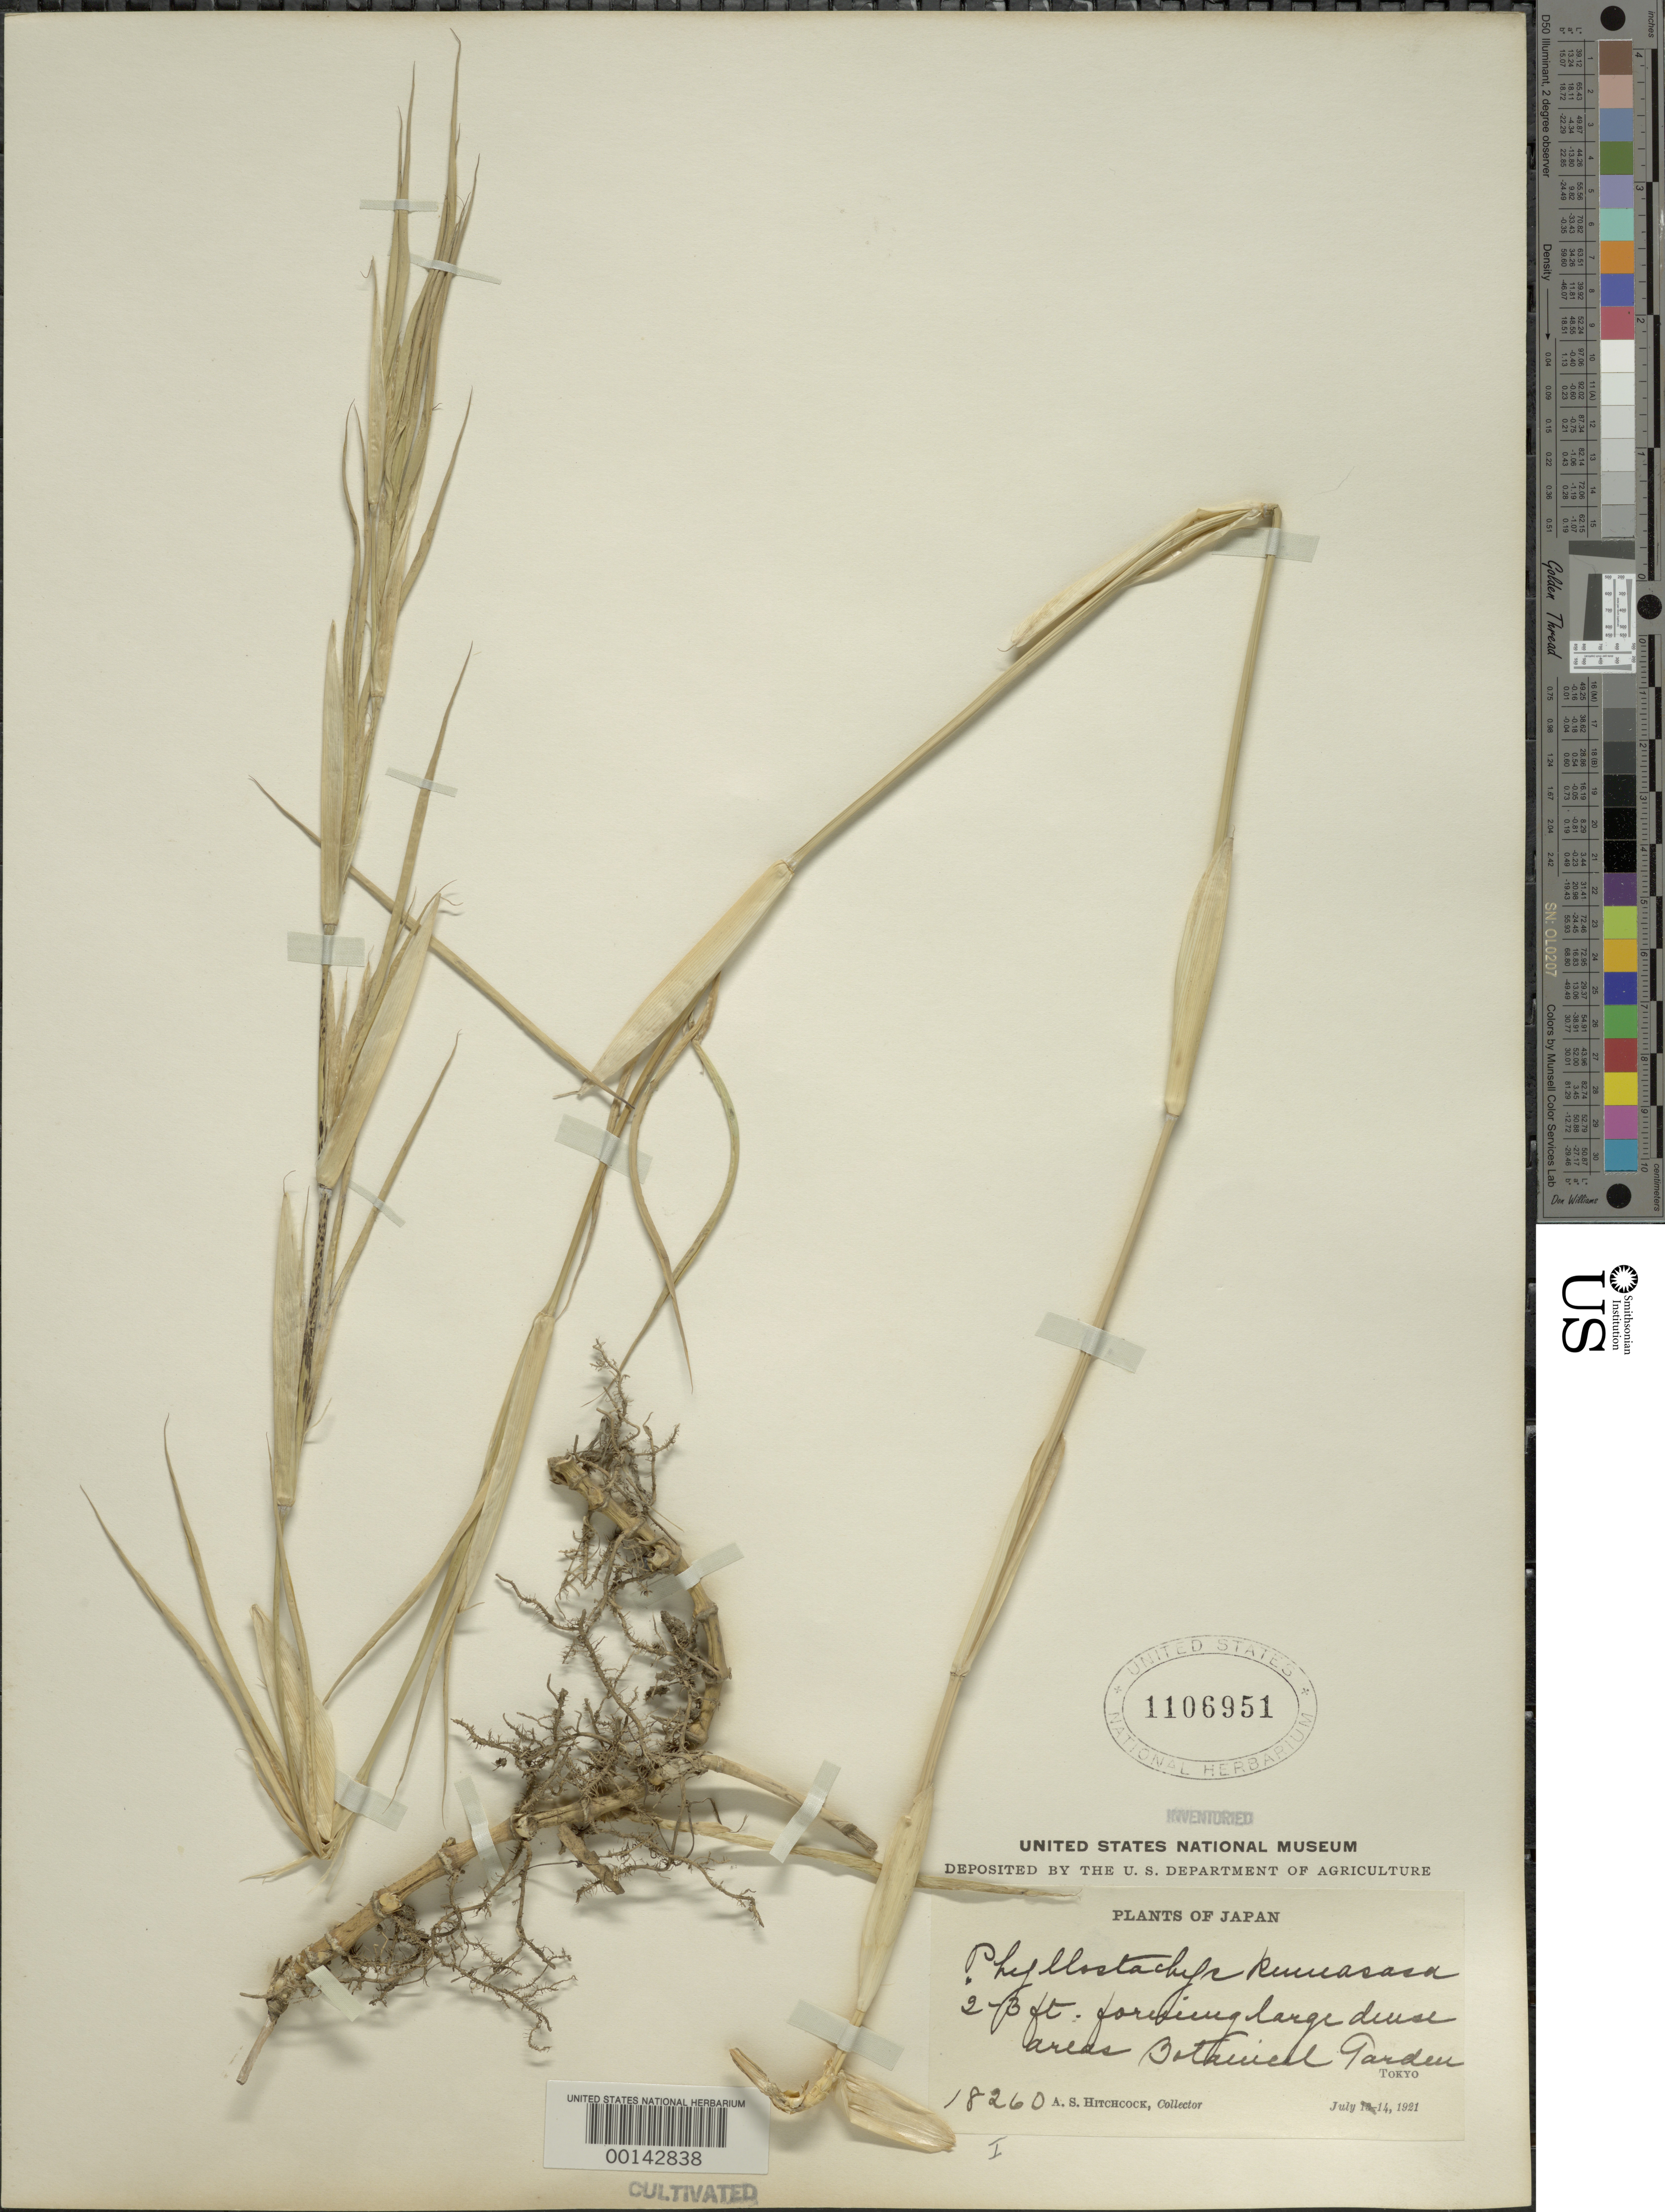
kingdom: Plantae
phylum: Tracheophyta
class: Liliopsida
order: Poales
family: Poaceae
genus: Shibataea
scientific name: Shibataea kumasasa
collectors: A. S. Hitchcock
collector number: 18260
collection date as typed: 14 Jul 1921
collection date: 1921-07-14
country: Japan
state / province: Tokyo, Federal City of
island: Honshu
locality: Botanic garden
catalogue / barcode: US 1106951